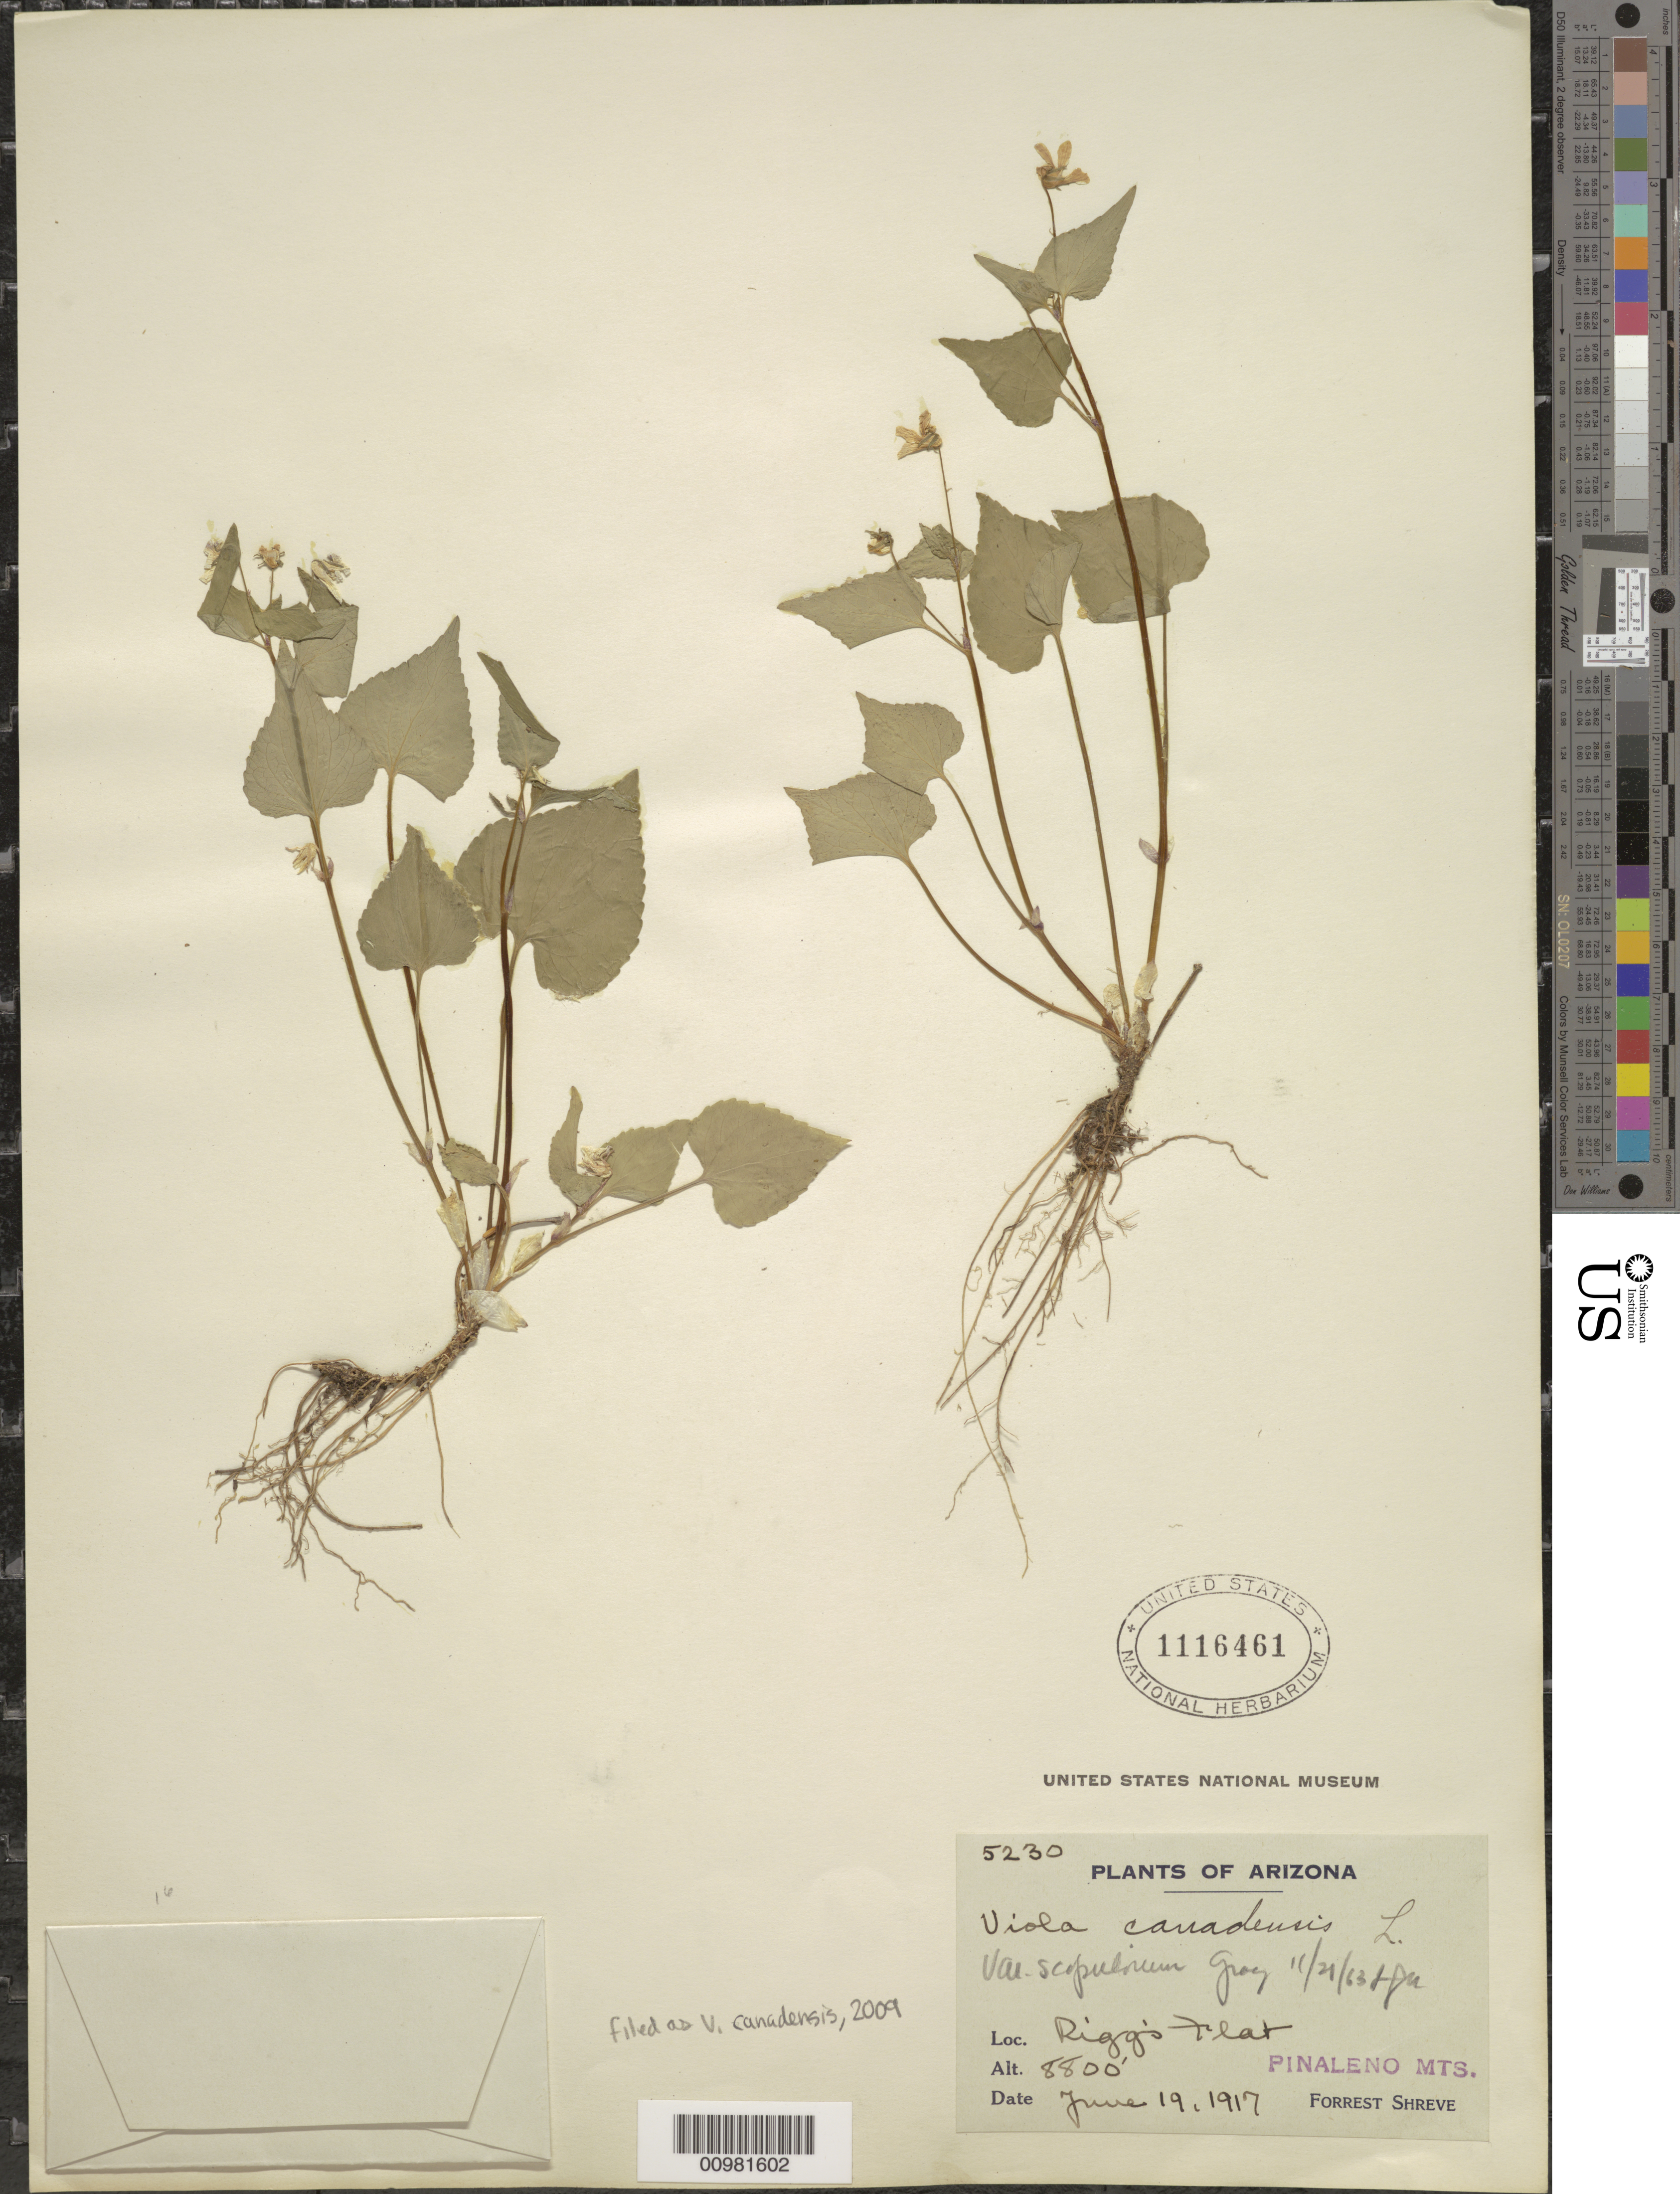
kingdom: Plantae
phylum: Tracheophyta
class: Magnoliopsida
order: Malpighiales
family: Violaceae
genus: Viola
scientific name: Viola canadensis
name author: L.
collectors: F. Shreve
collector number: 5230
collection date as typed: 19 Jun 1917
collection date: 1917-06-19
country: United States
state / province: Arizona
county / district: Graham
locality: Pinaleno Mts., Rigg's Flat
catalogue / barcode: US 1116461